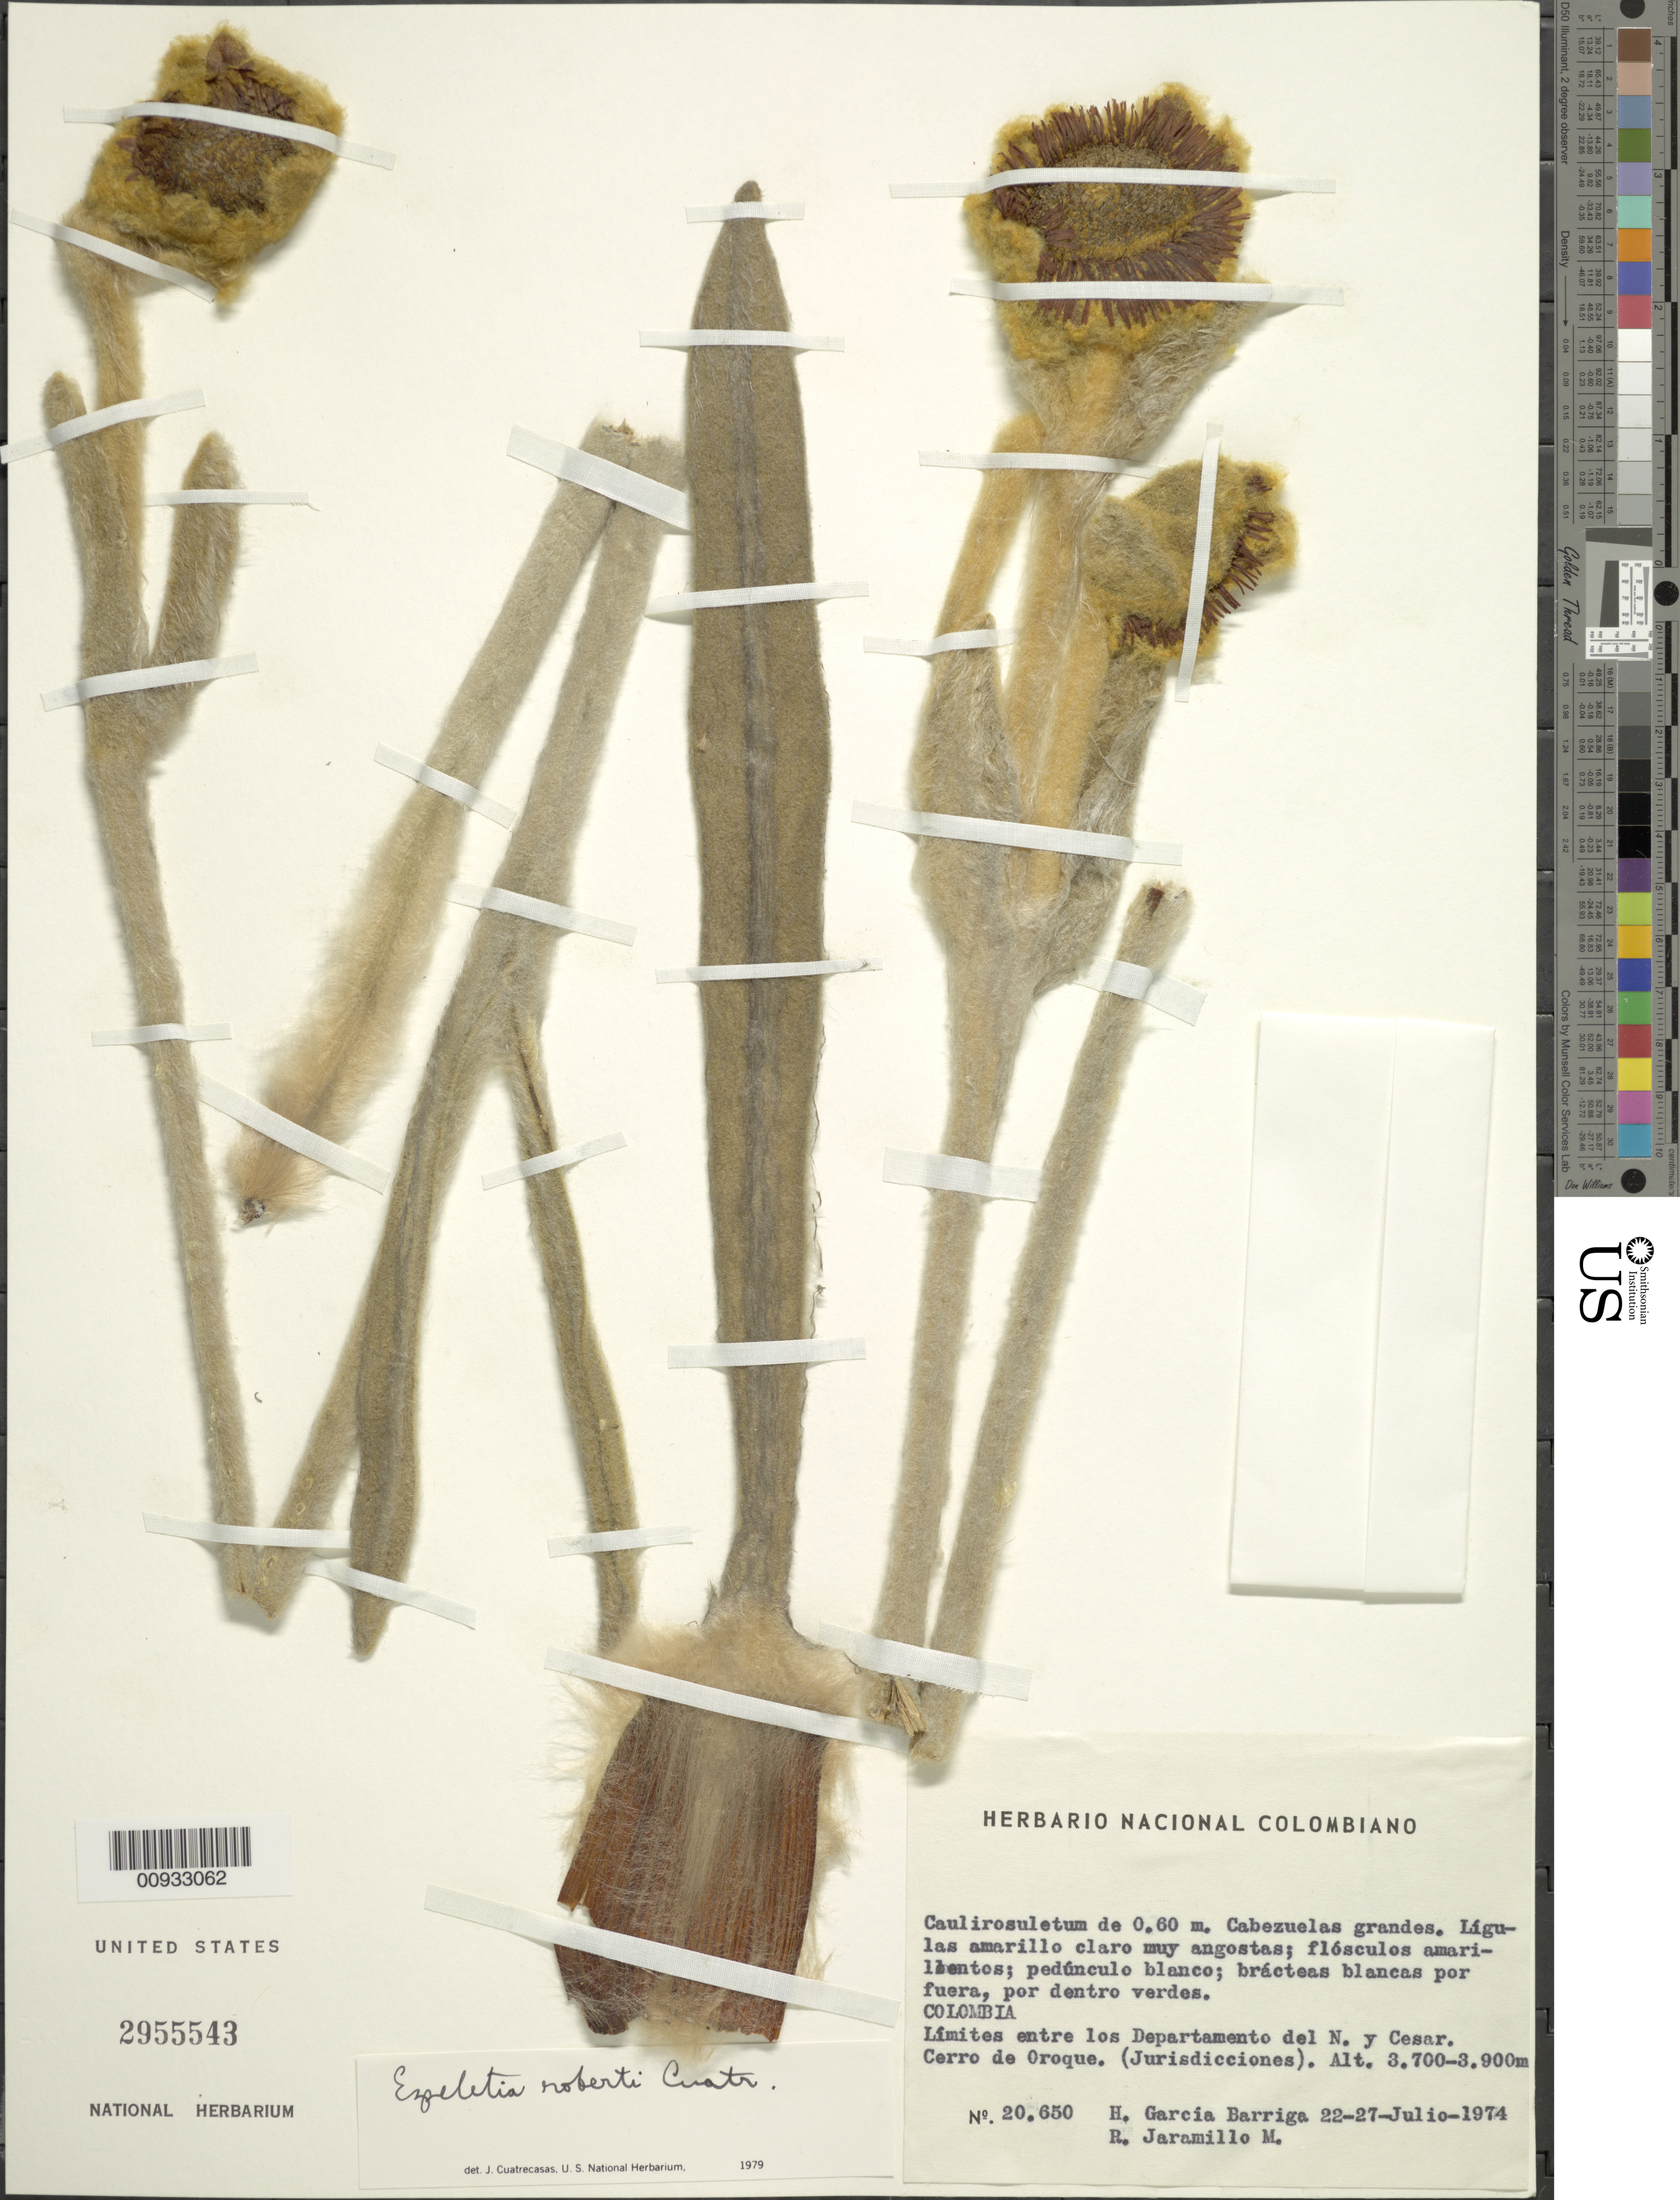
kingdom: Plantae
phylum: Tracheophyta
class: Magnoliopsida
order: Asterales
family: Asteraceae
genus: Espeletia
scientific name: Espeletia robertii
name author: Cuatrec.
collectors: H. García Barriga & R. Jaramillo M.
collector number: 20650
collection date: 1974-07-22/1974-07-27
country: Colombia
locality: Limites entre los Departamento del N. y Cesar, Cerro de Oroque (Jurisdicciones)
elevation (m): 3700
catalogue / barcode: US 2955543